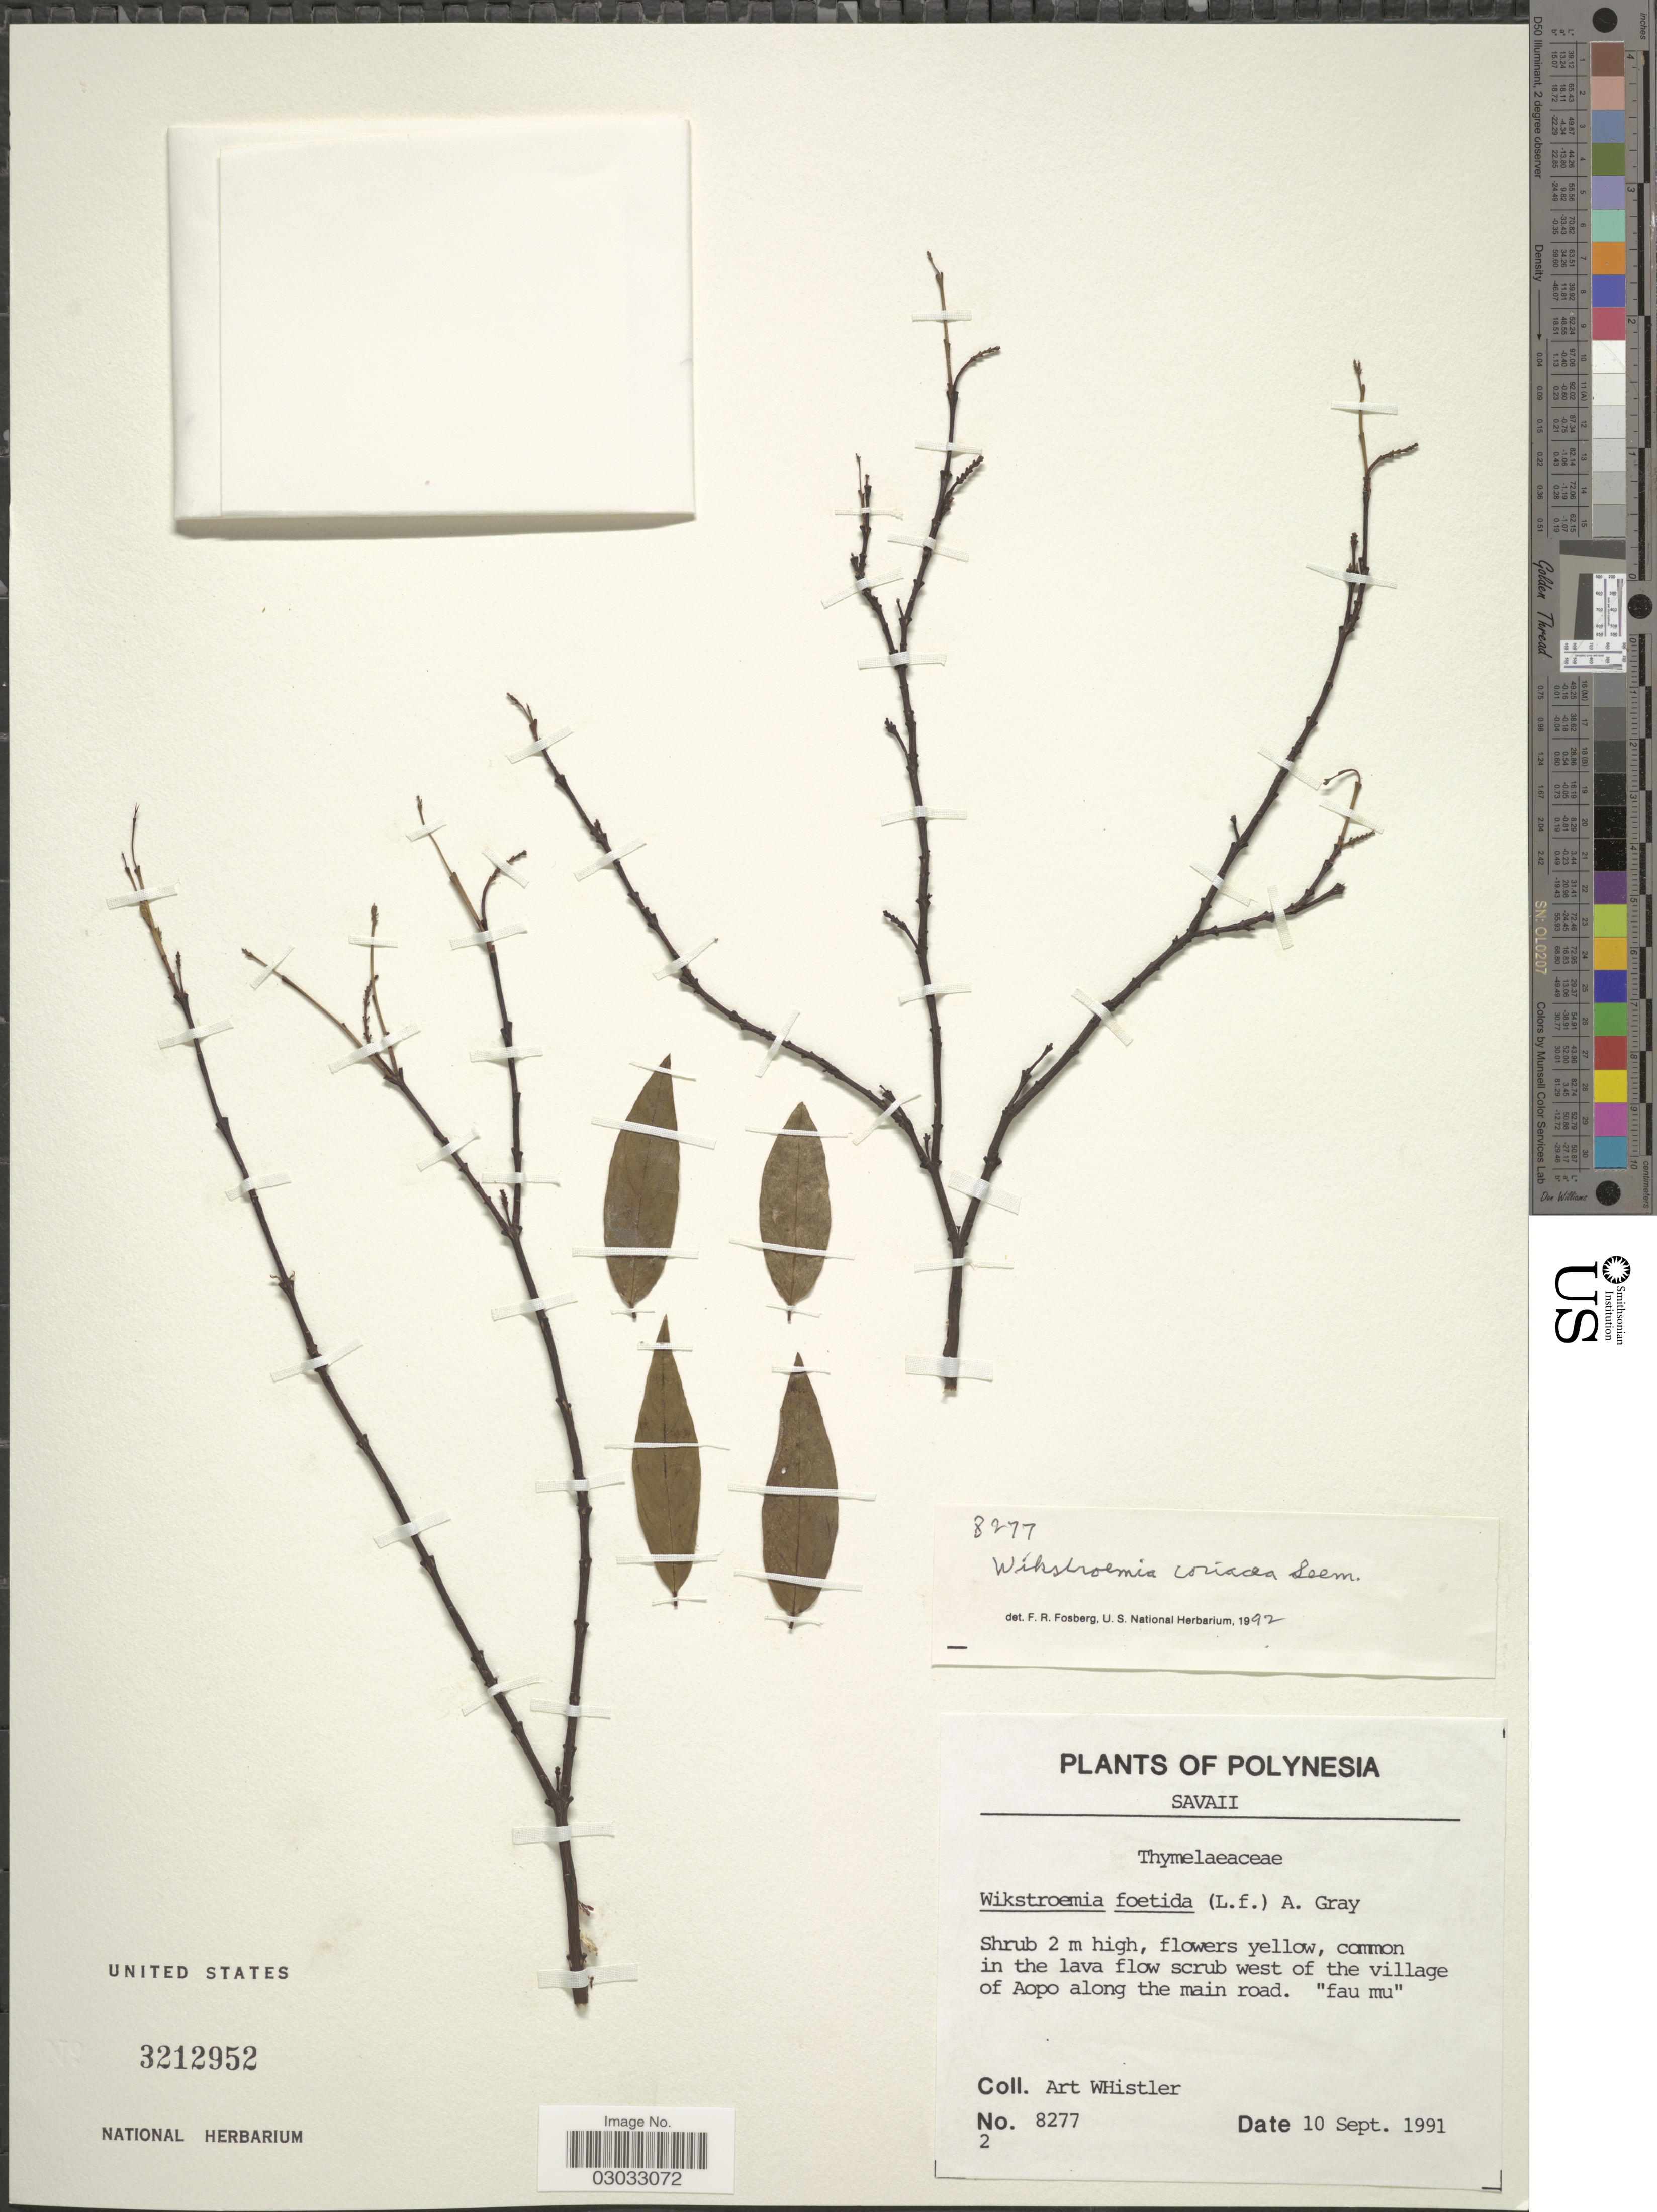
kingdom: Plantae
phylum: Tracheophyta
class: Magnoliopsida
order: Malvales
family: Thymelaeaceae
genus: Wikstroemia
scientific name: Wikstroemia coriacea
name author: Seem.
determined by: Fosberg, F. R.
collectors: A. Whistler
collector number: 8277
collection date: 1991-09-10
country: Samoa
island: Savaii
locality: Polynesia, Savaii, common in the lava flow scrub west of the village of Aopo along the main road. "fau mu".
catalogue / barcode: US 3212952